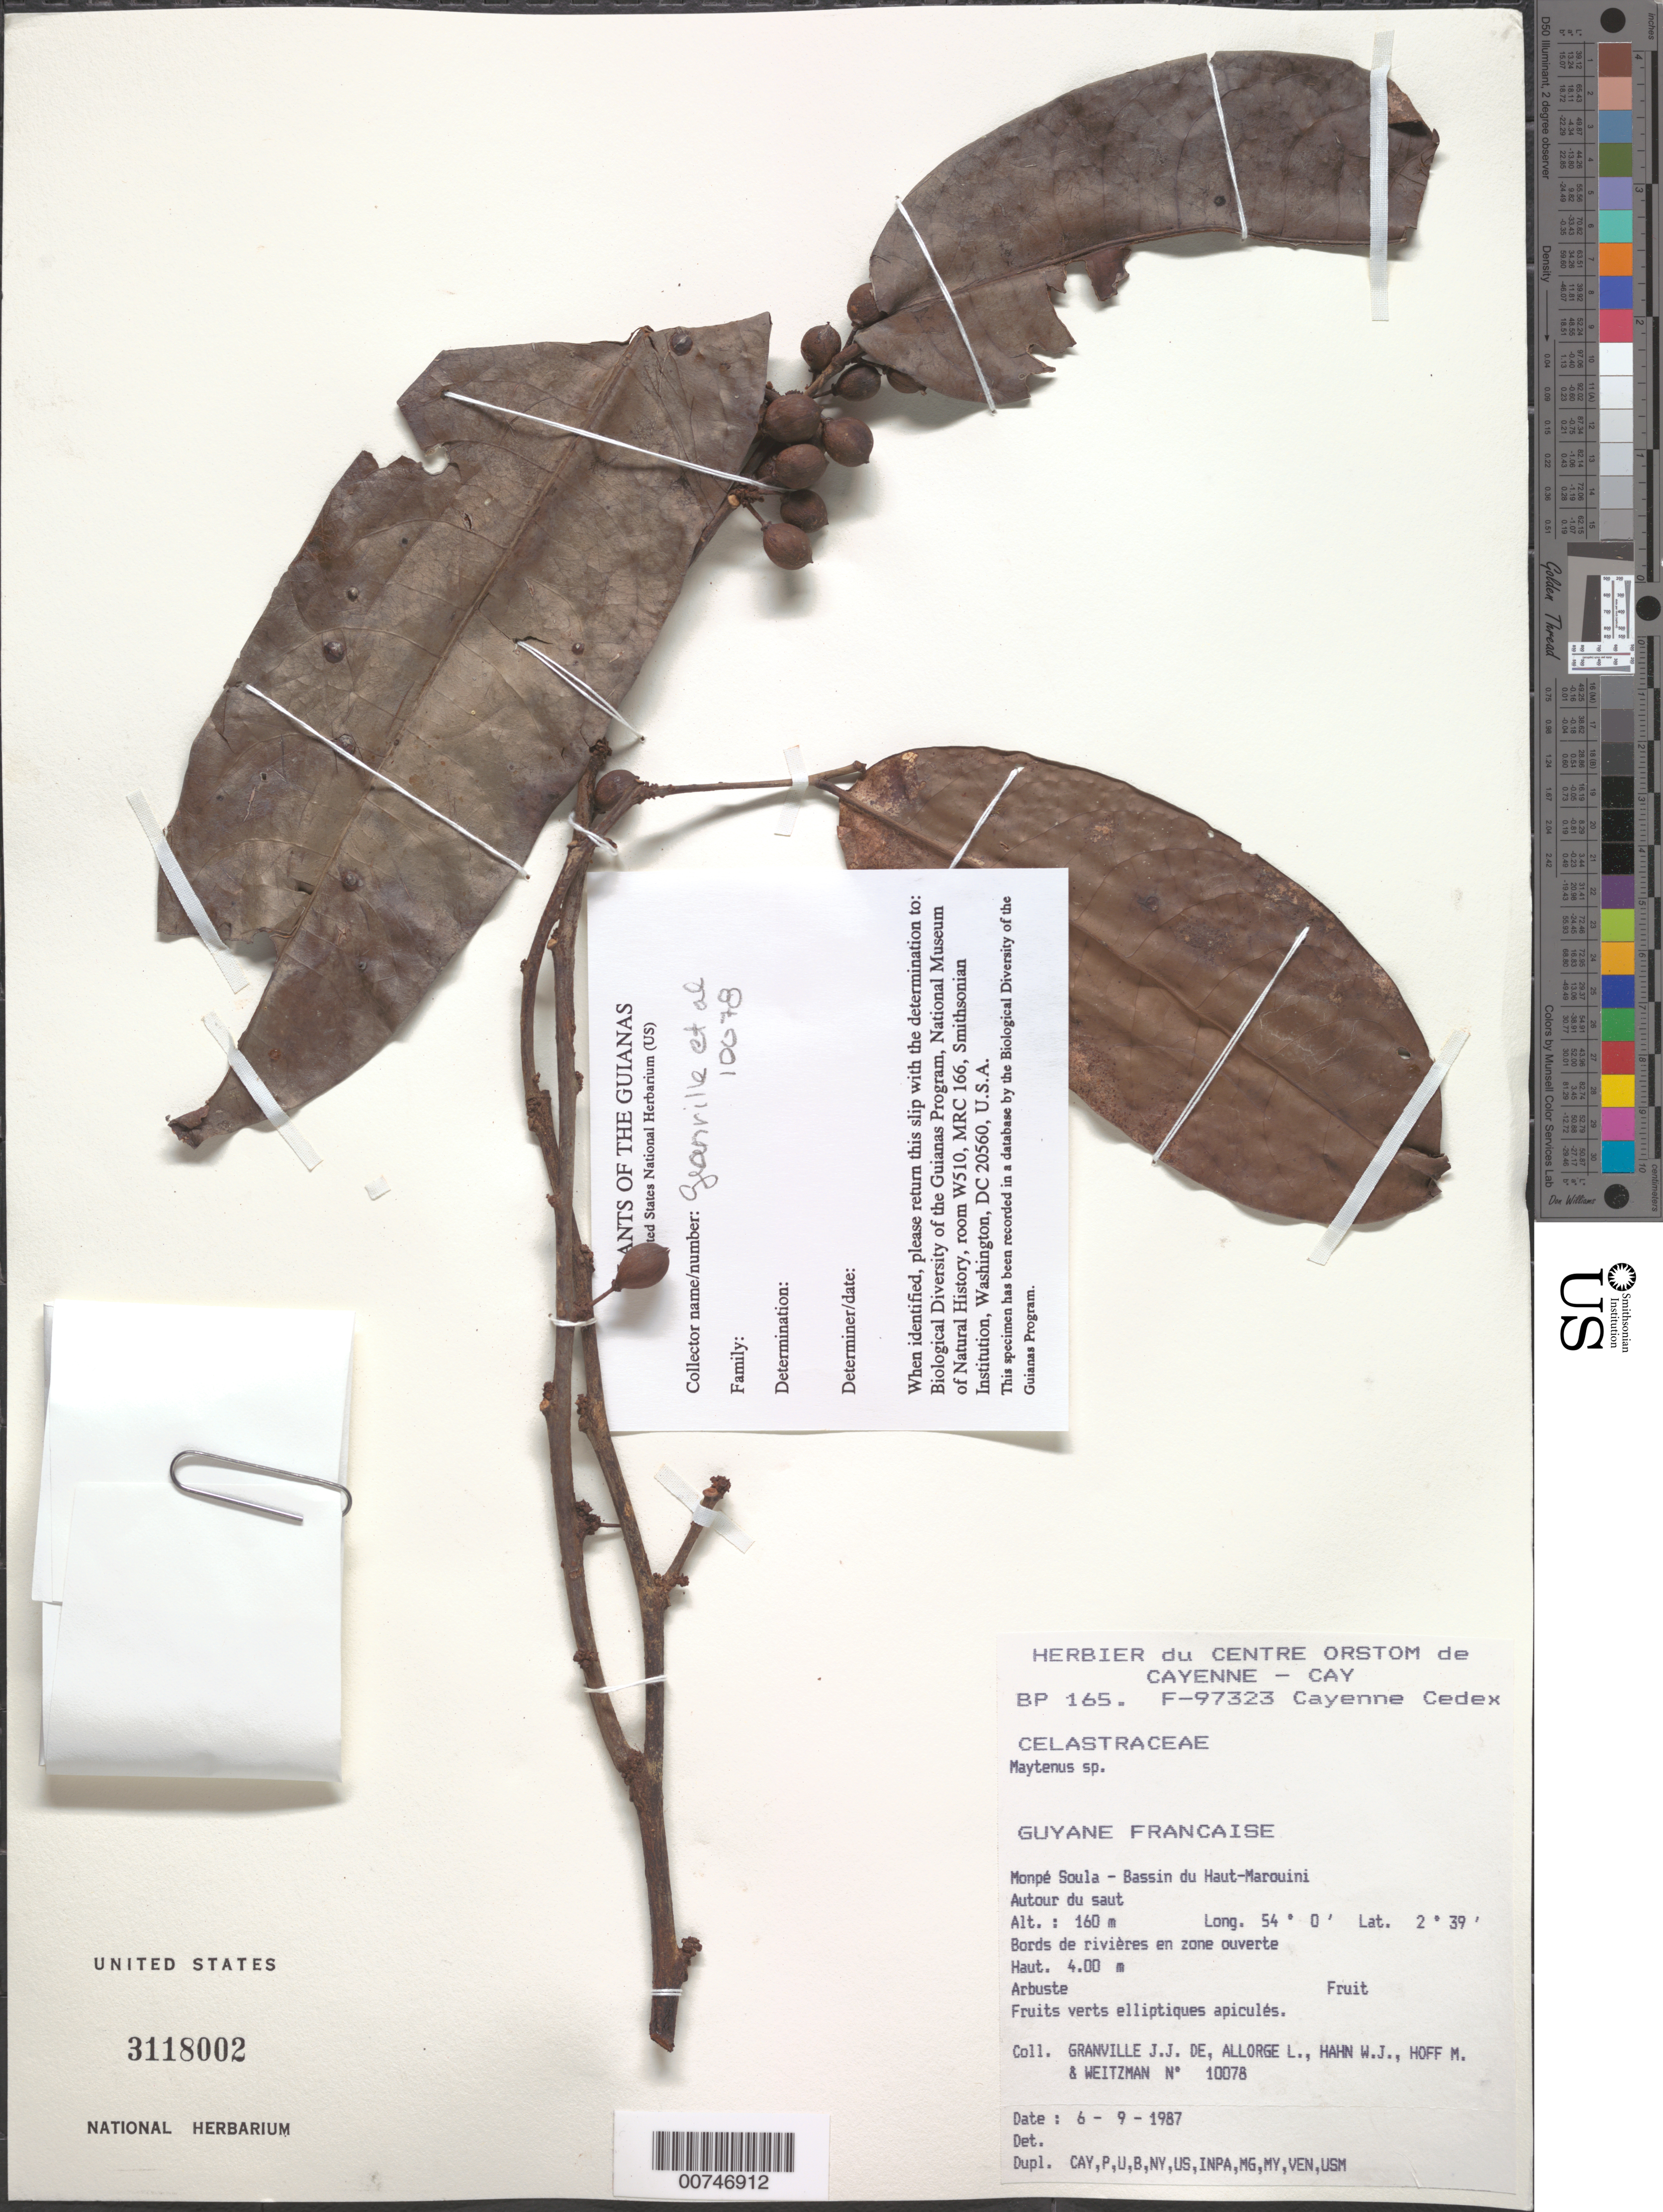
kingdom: Plantae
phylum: Tracheophyta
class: Magnoliopsida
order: Celastrales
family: Celastraceae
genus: Maytenus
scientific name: Maytenus sp.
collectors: J.-J. de Granville, L. Allorge, W. J. Hahn, M. Hoff & A. L. Weitzman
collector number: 10078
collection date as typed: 6-Sep-87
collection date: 1987-09-06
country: French Guiana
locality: Monpé Soula, Bassin du Haut-Marouini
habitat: Along river, open area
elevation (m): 160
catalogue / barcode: US 3118002